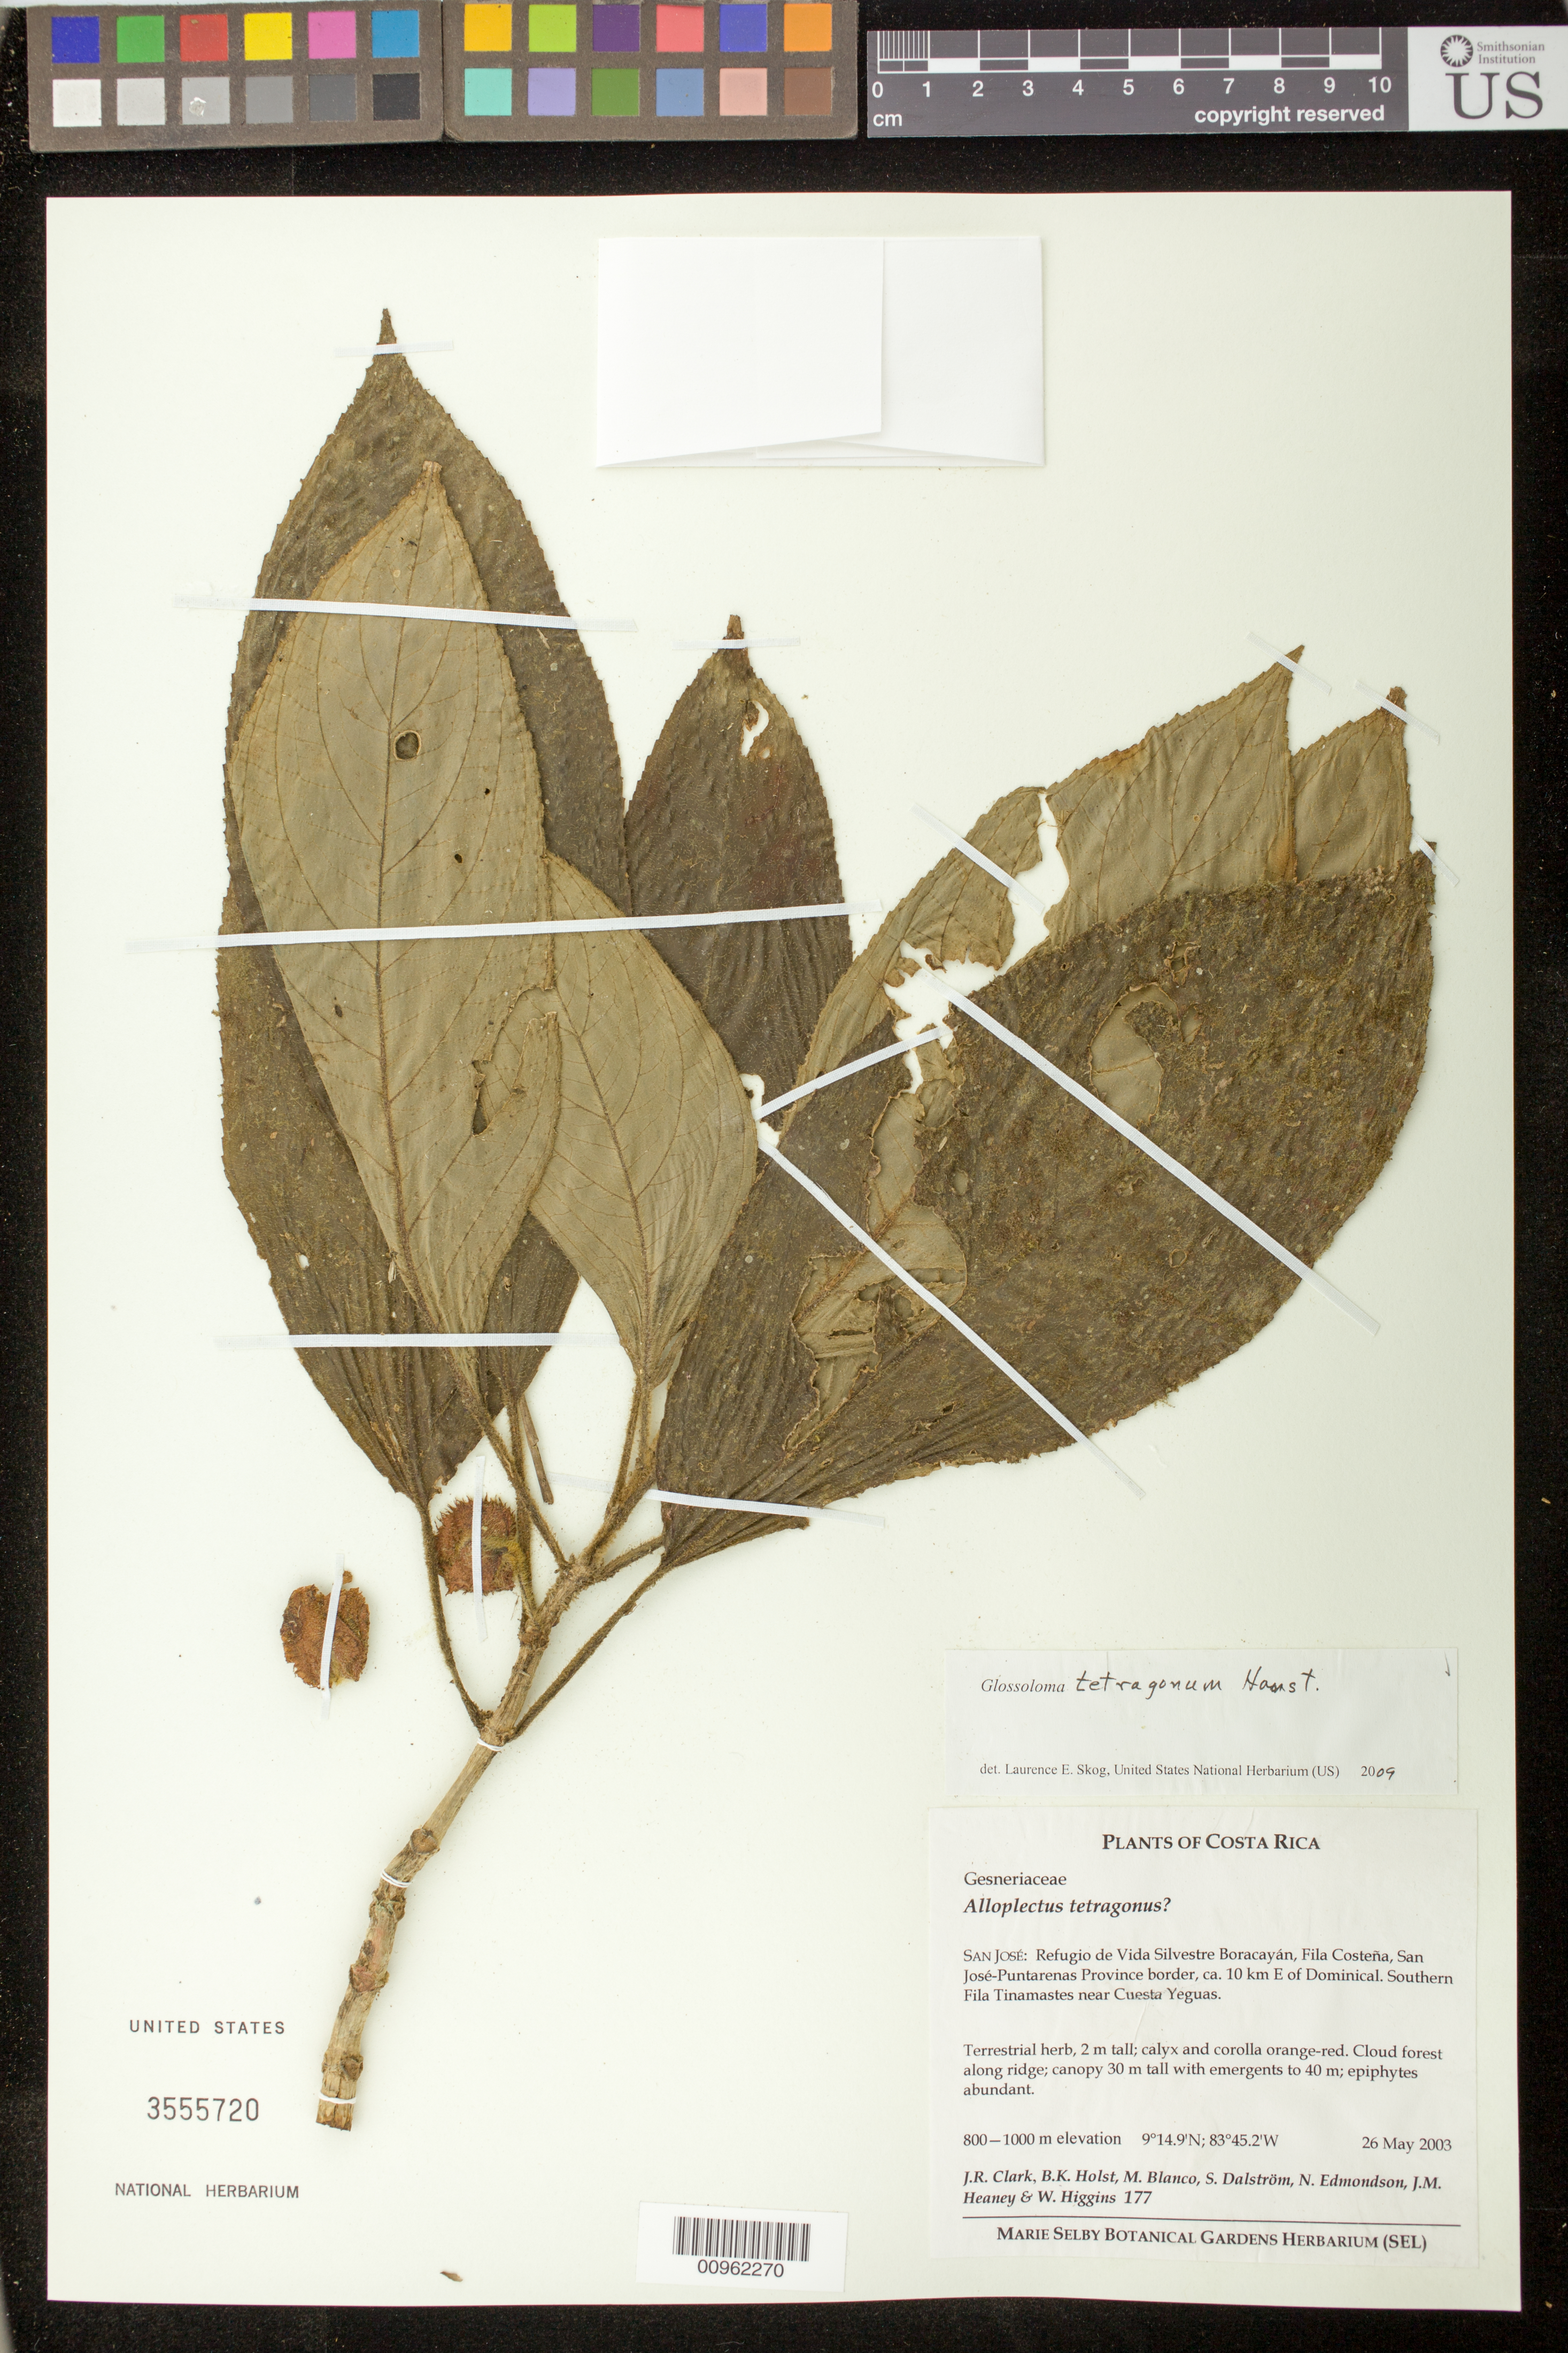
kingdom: Plantae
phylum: Tracheophyta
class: Magnoliopsida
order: Lamiales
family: Gesneriaceae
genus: Glossoloma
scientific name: Glossoloma tetragonum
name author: Hanst.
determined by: Skog, Laurence E.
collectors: J. R. Clark & et al.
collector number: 177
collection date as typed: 26 May 2003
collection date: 2003-05-26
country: Costa Rica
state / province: San José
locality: San José: Refugio de Vida Silvestre Boracayán, Fil aCosteña, San José-Puntarenas Province border, ca. 10 km E of Dominical, southern Fila tinamastes near Cuesta Yeguas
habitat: Cloud forest along ridge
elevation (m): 800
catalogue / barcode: US 3555720